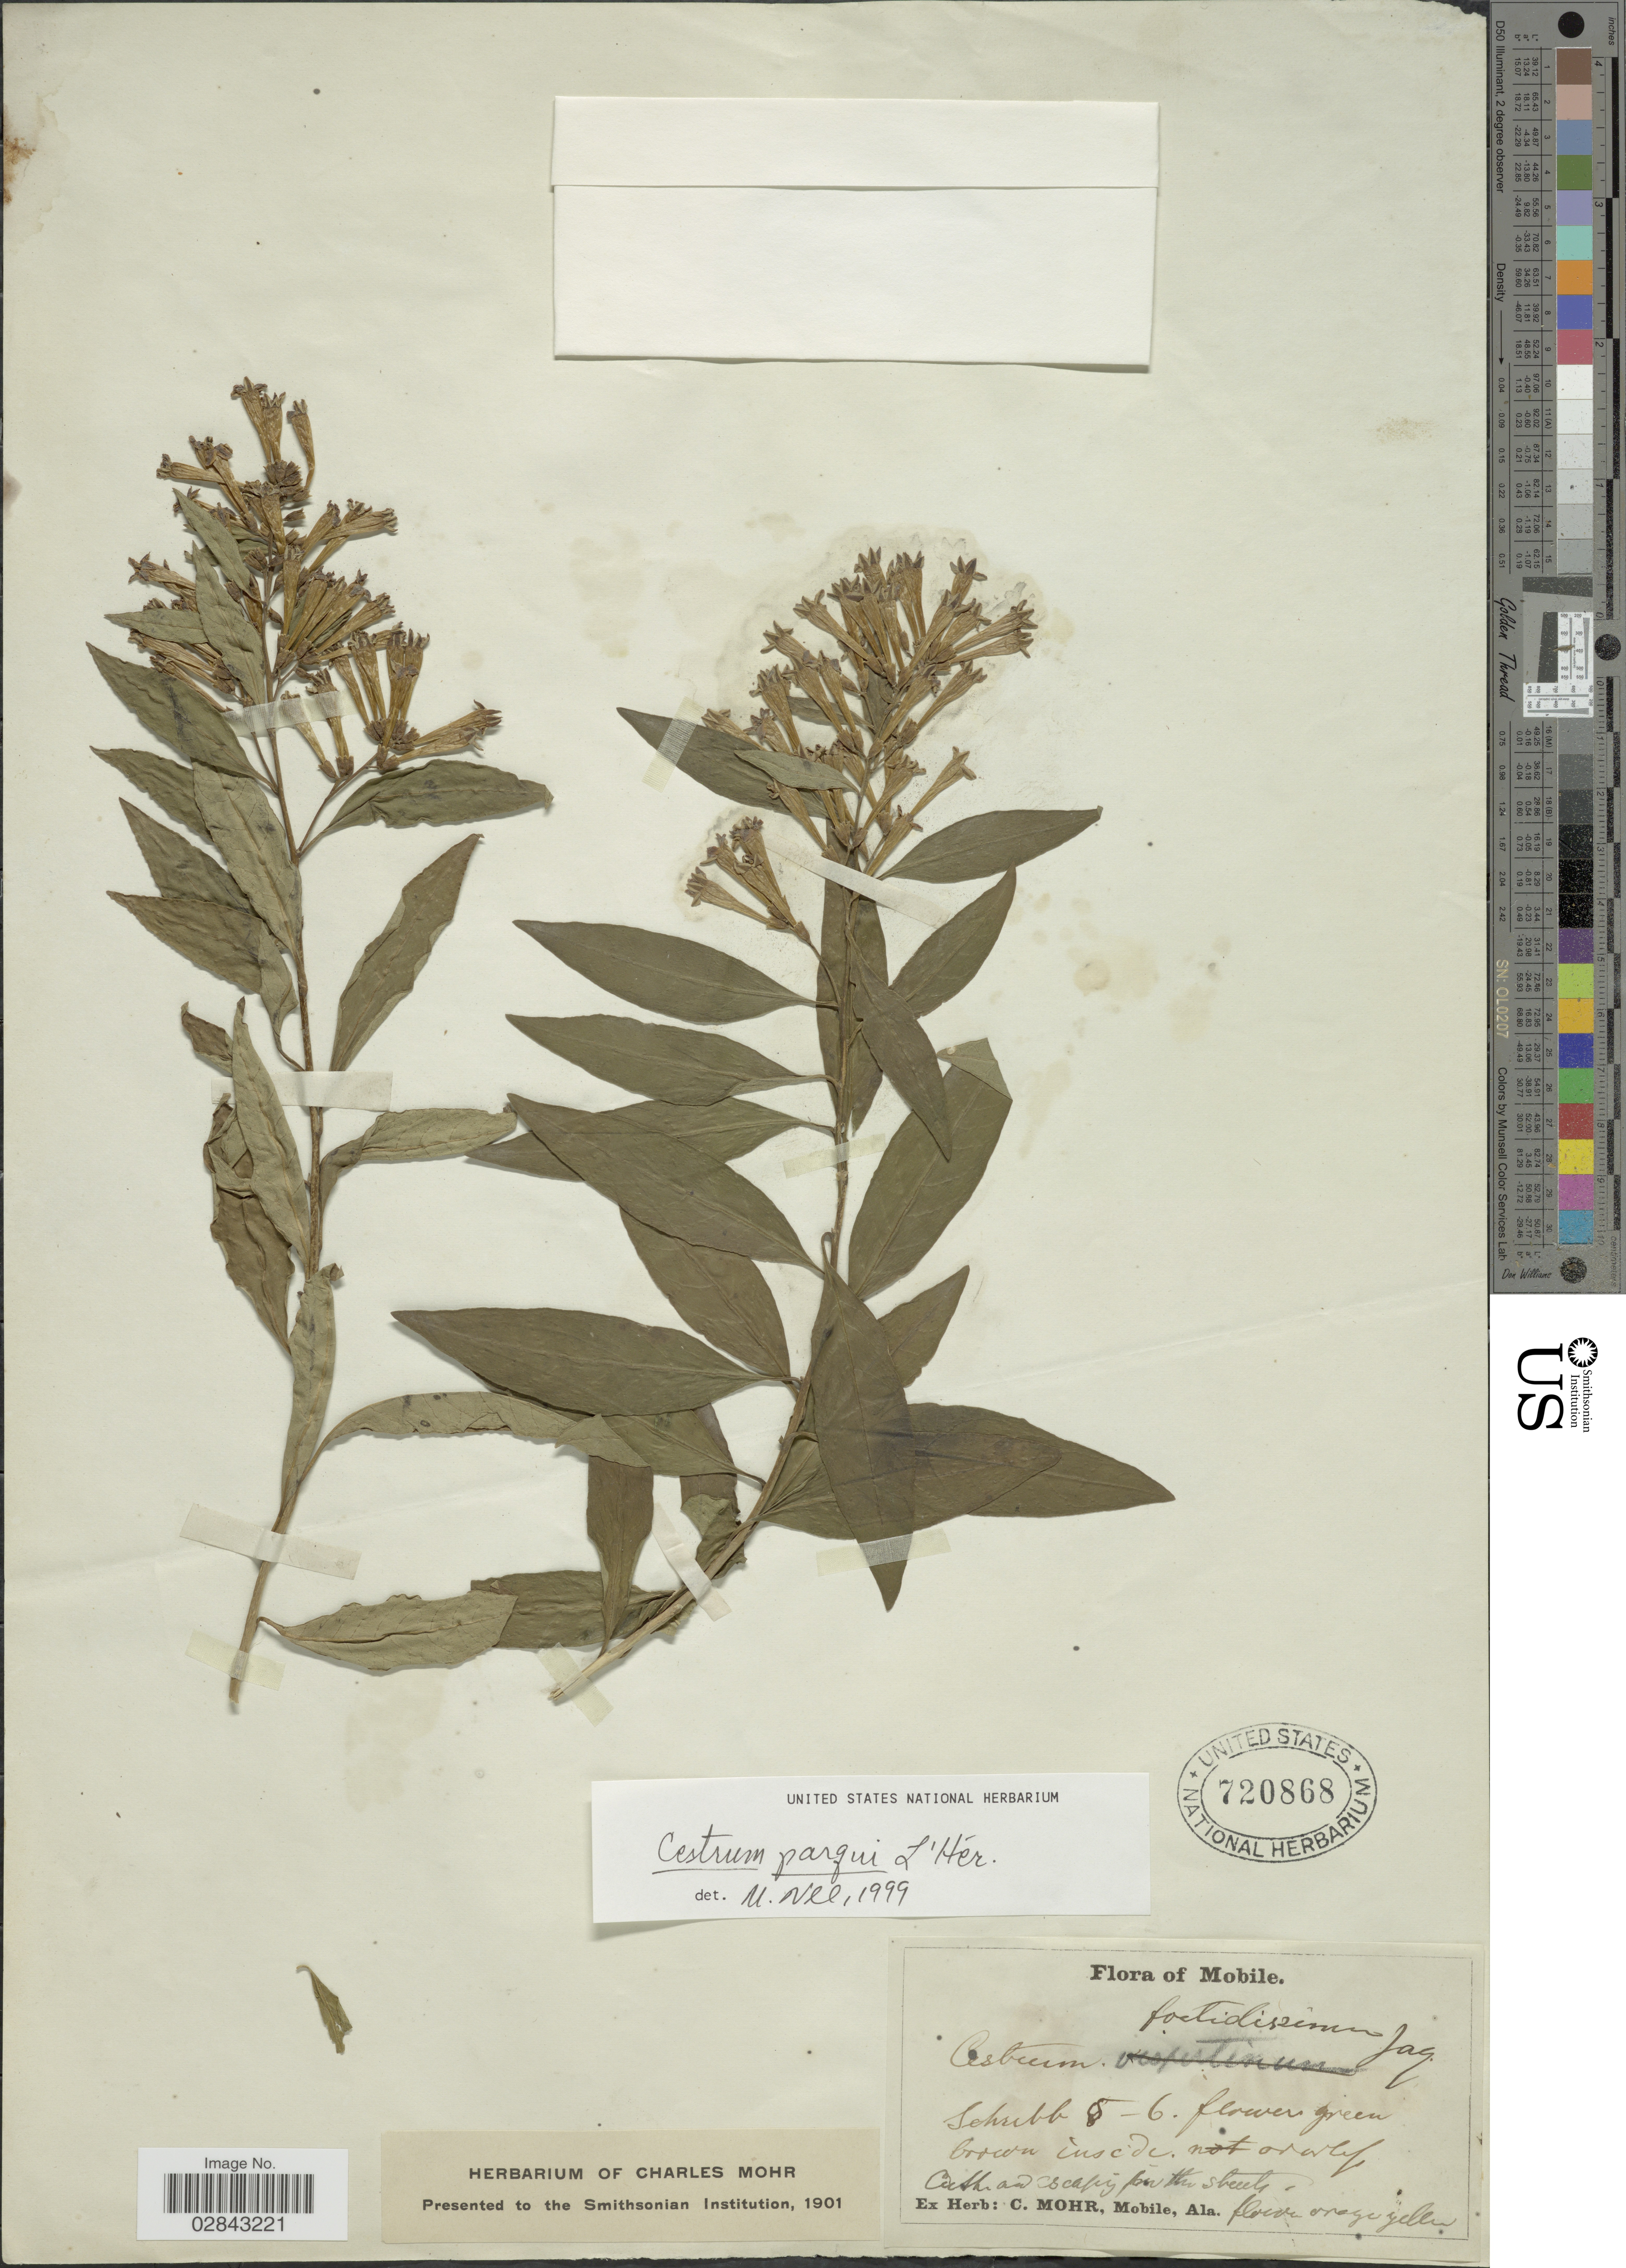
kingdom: Plantae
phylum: Tracheophyta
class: Magnoliopsida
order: Solanales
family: Solanaceae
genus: Cestrum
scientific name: Cestrum parqui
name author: L'Hér.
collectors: ex herb. Charles Mohr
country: United States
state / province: Alabama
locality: Mobile.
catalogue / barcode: US 720868